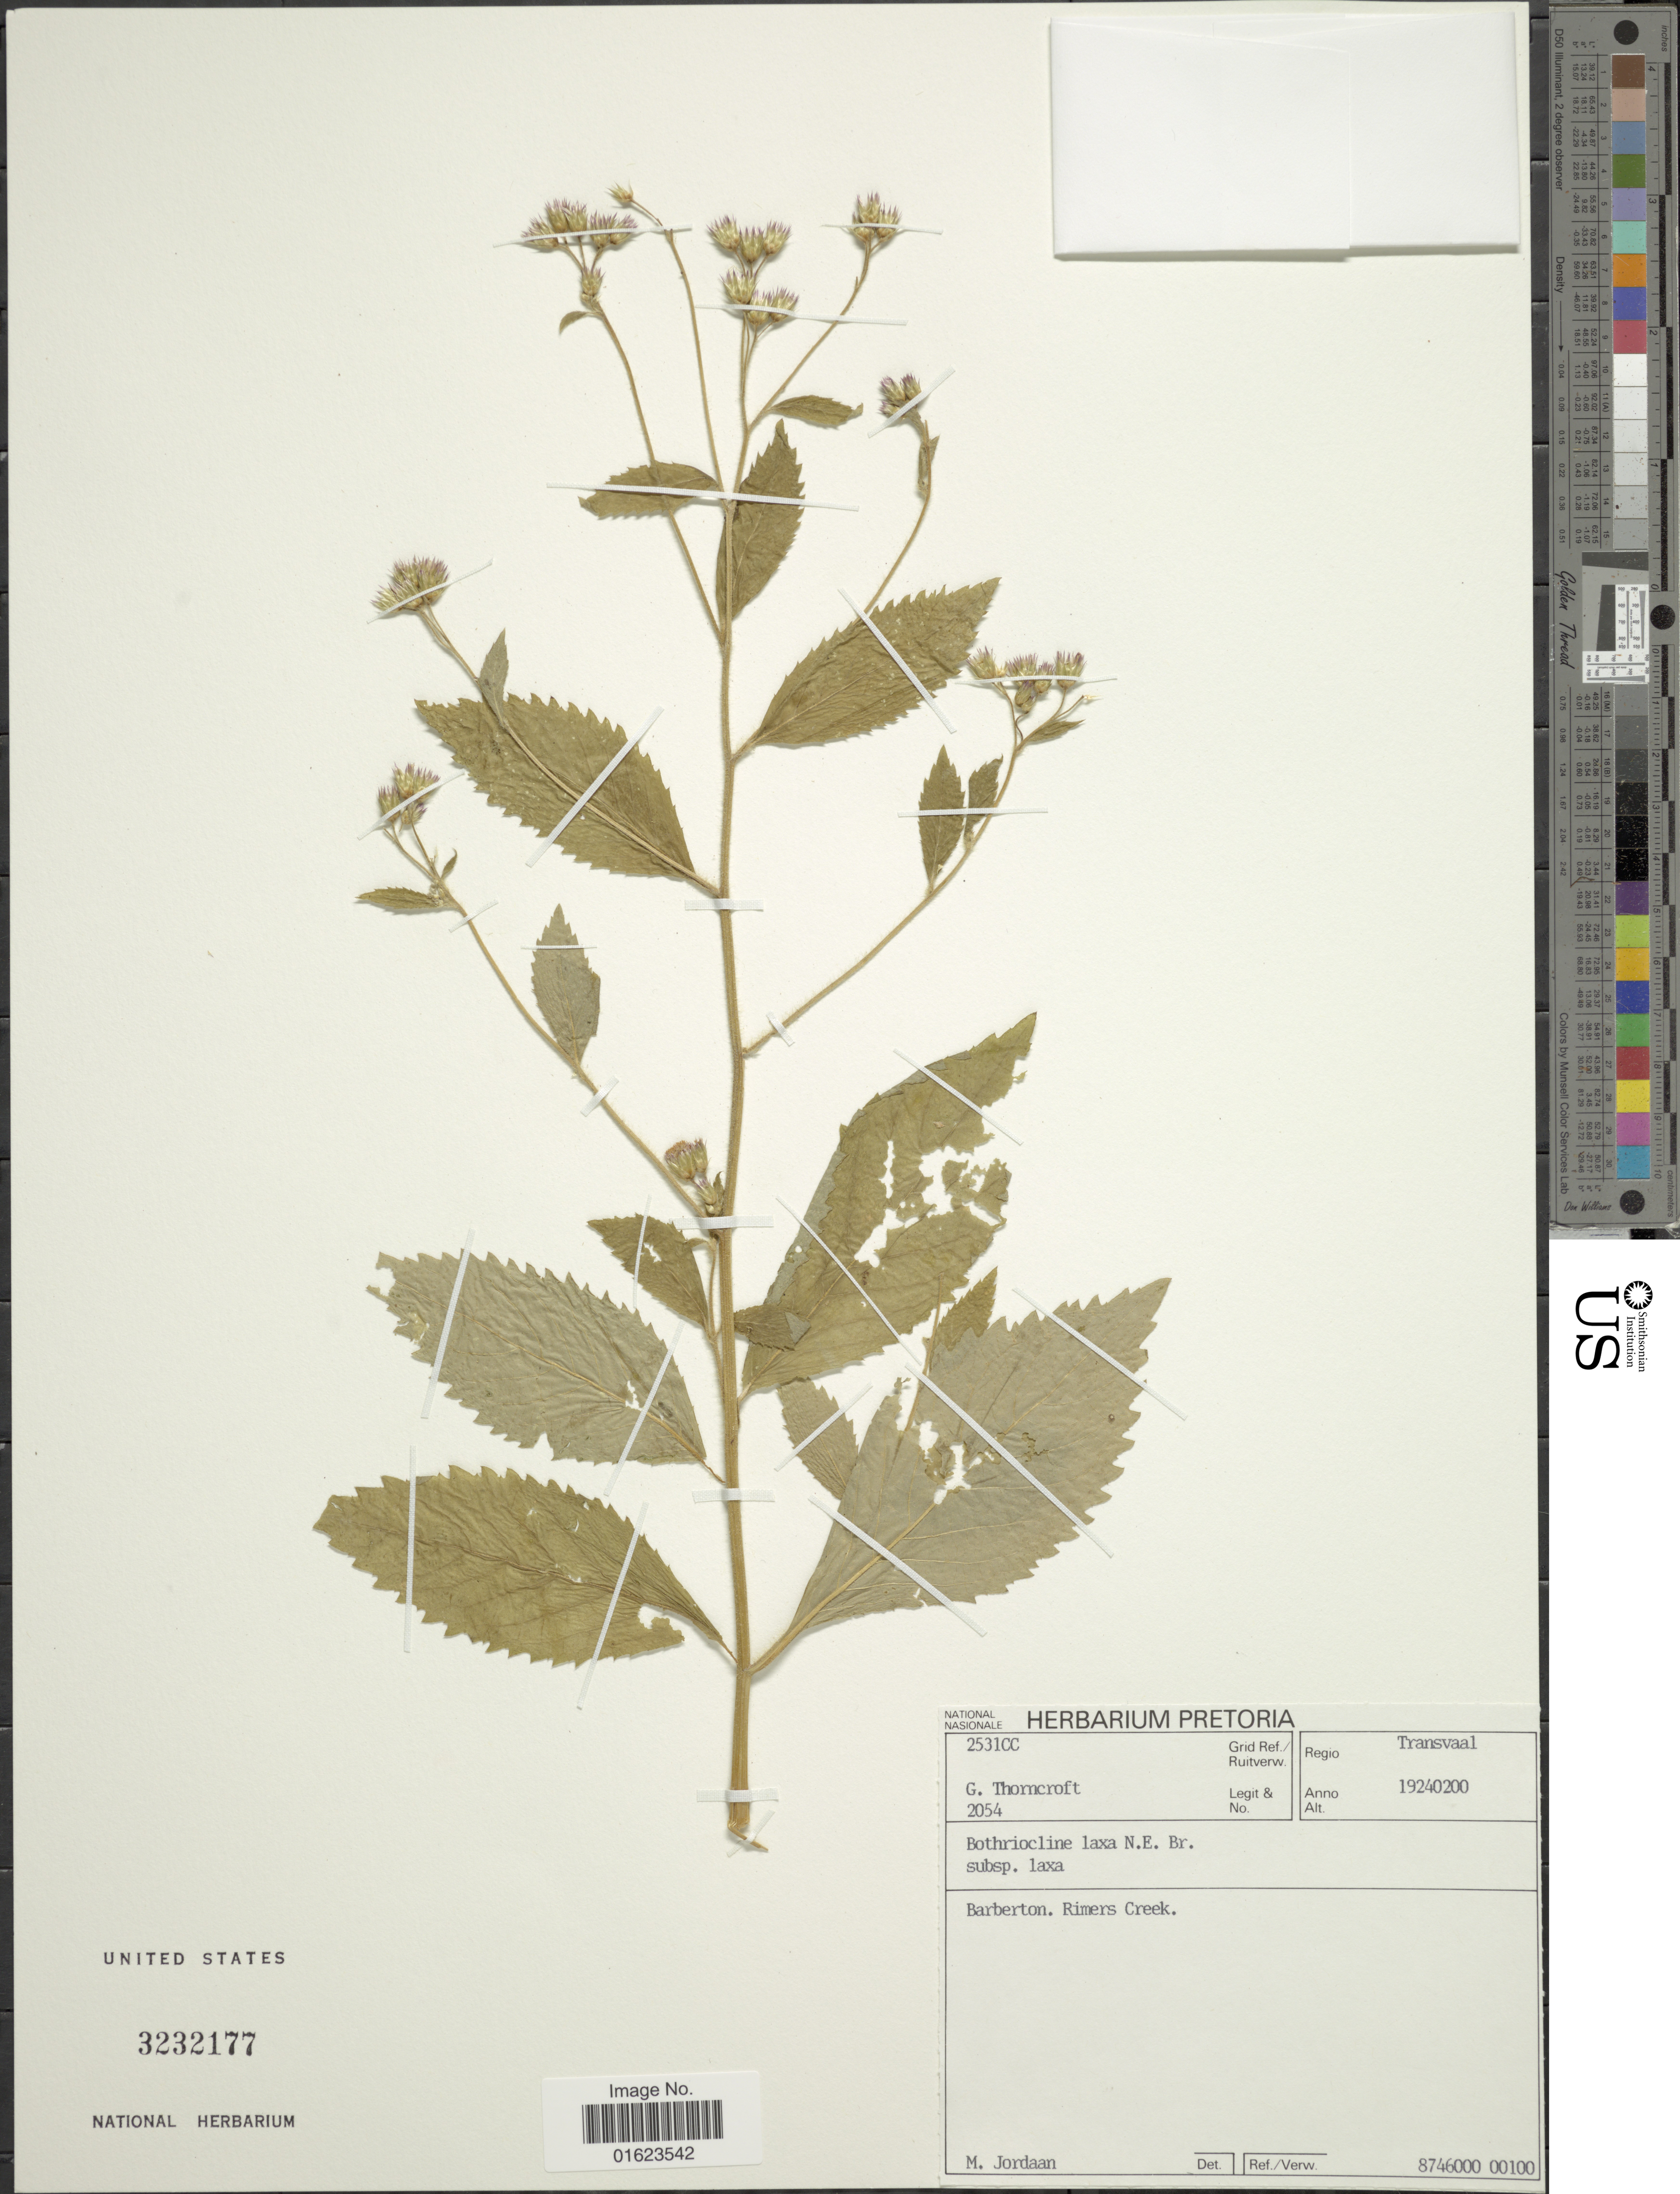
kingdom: Plantae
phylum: Tracheophyta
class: Magnoliopsida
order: Asterales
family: Asteraceae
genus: Bothriocline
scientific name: Bothriocline laxa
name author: N.E. Br.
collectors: G. Thorncroft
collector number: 2054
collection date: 1924-02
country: South Africa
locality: Regio Transvaal. Barberton. Rimers Creek.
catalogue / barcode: US 3232177